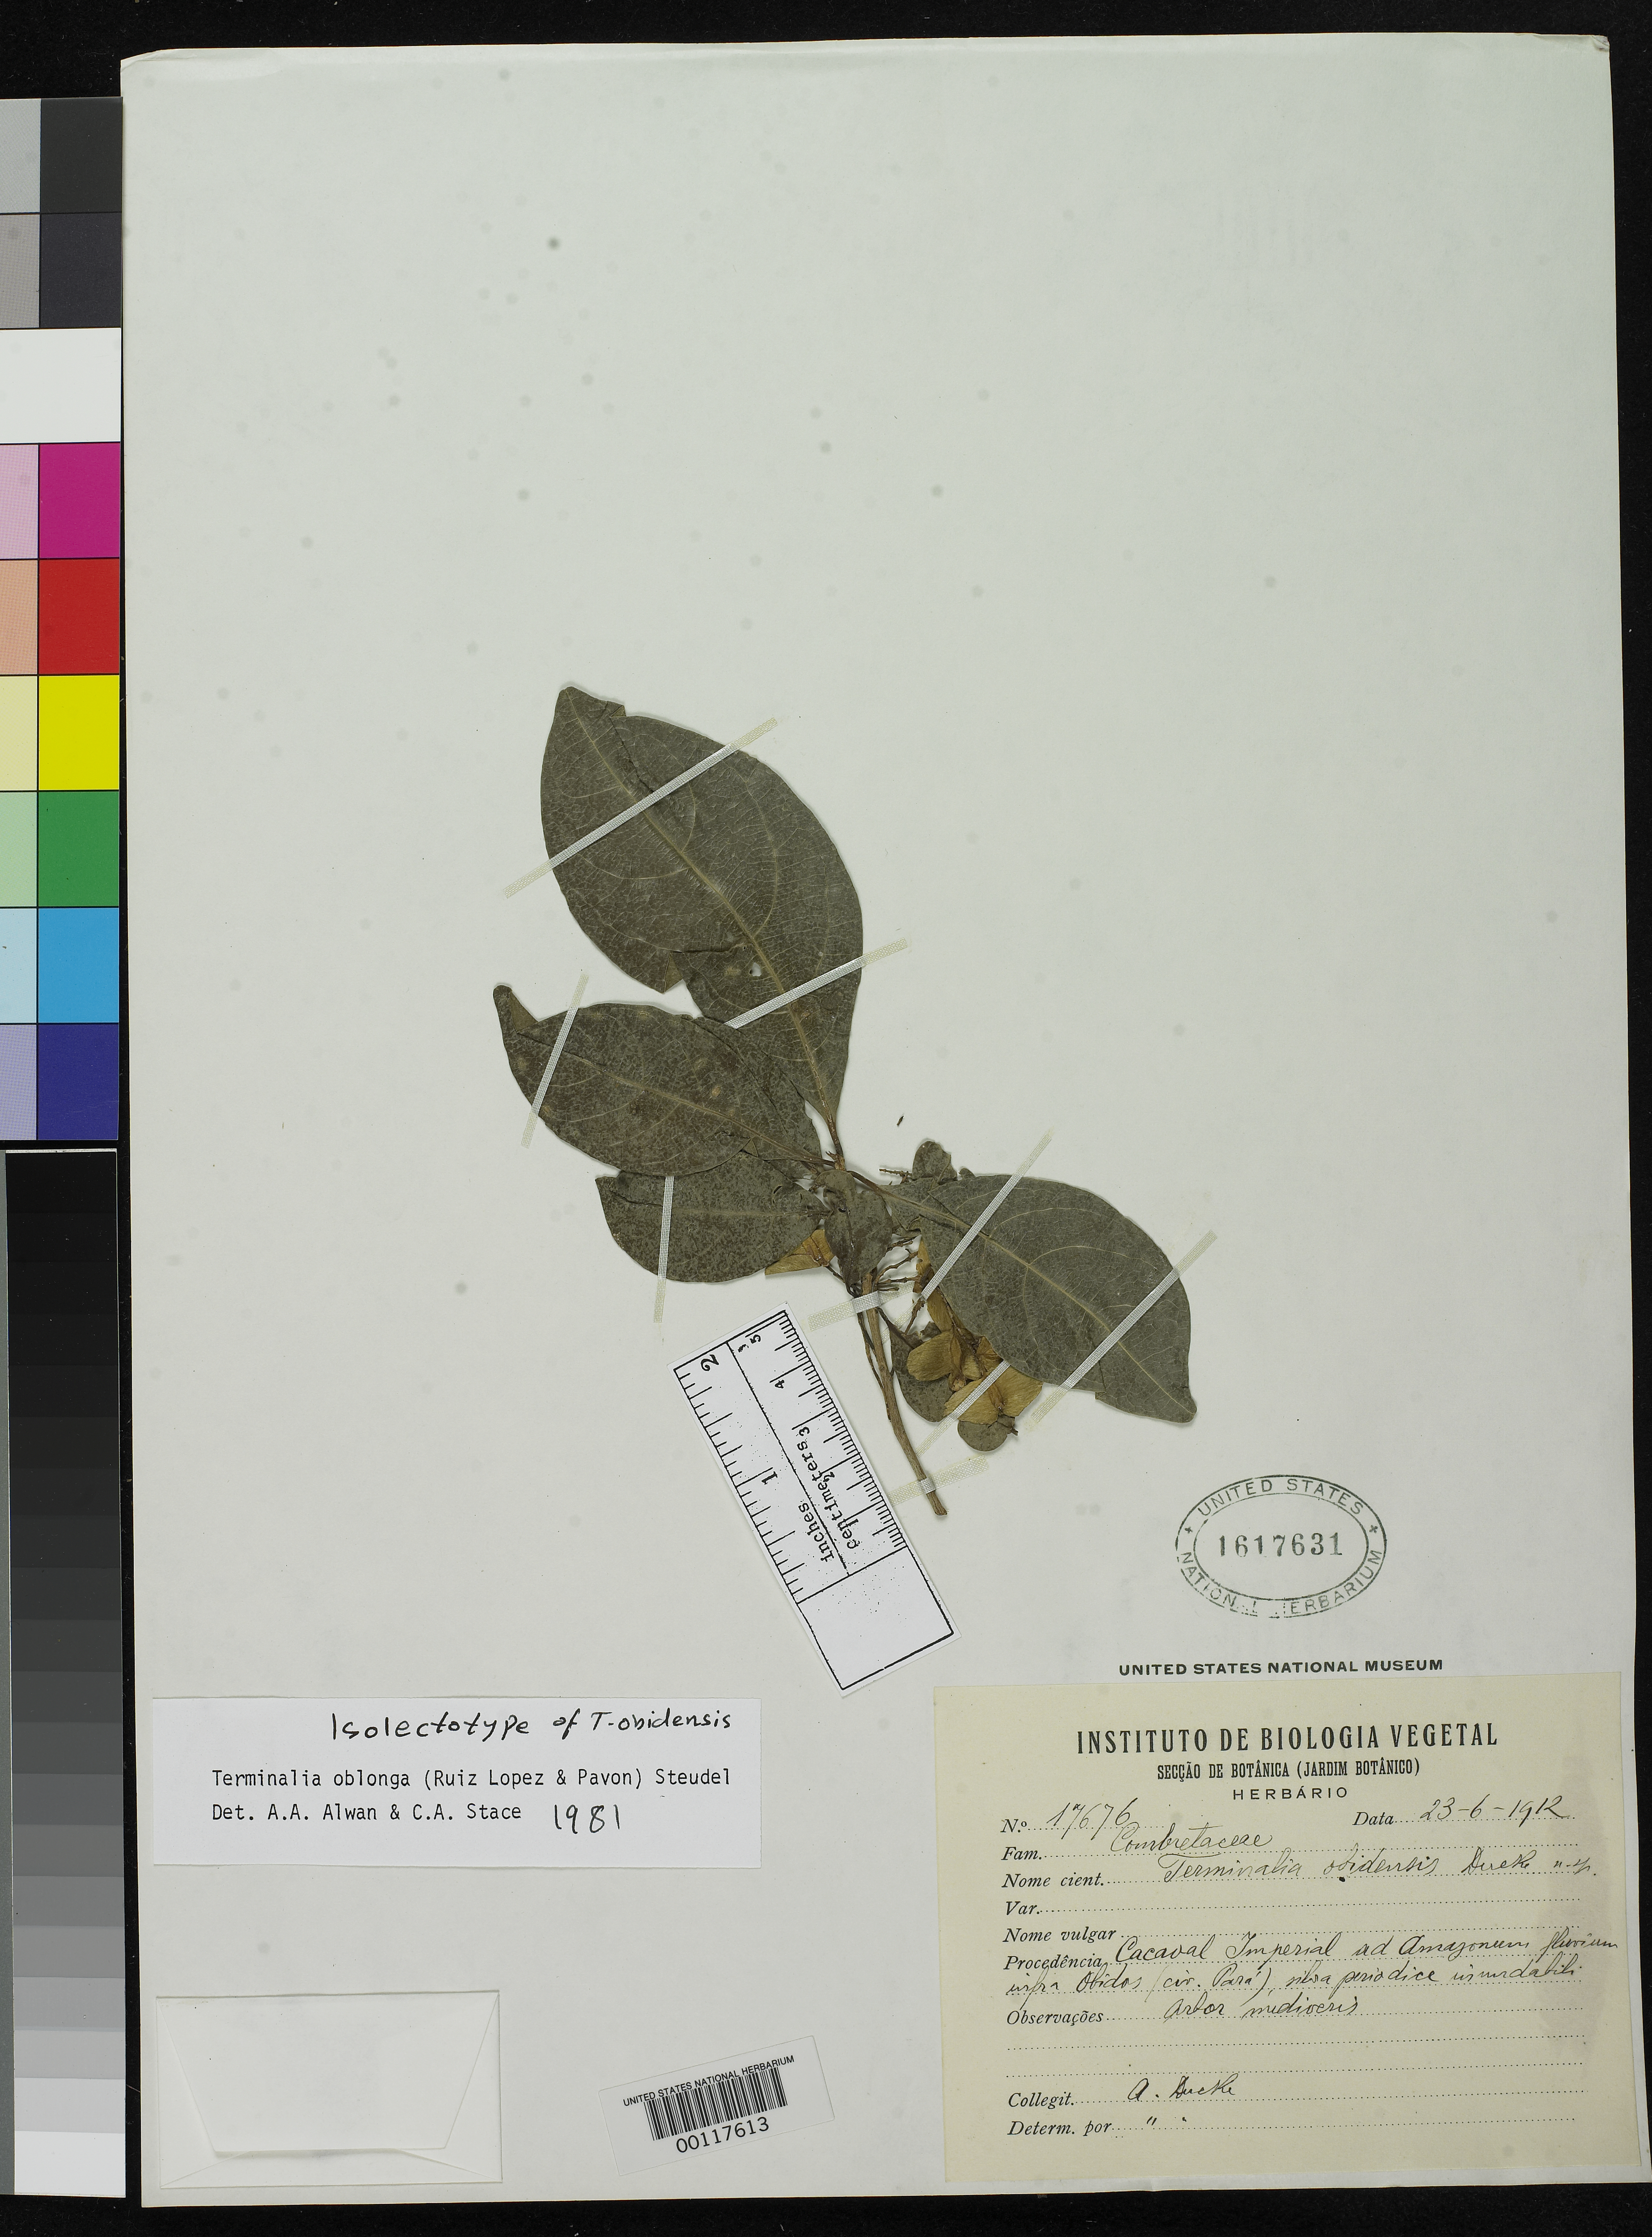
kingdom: Plantae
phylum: Tracheophyta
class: Magnoliopsida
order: Myrtales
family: Combretaceae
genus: Terminalia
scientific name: Terminalia obidensis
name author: Ducke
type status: Syntype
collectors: A. Ducke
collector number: Herb. Jard. Bot. Rio 17676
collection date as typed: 23 Jan 1912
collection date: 1912-01-23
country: Brazil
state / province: Pará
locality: Cacaoal Imperial and Amazon, Obidos.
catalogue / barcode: US 1617631